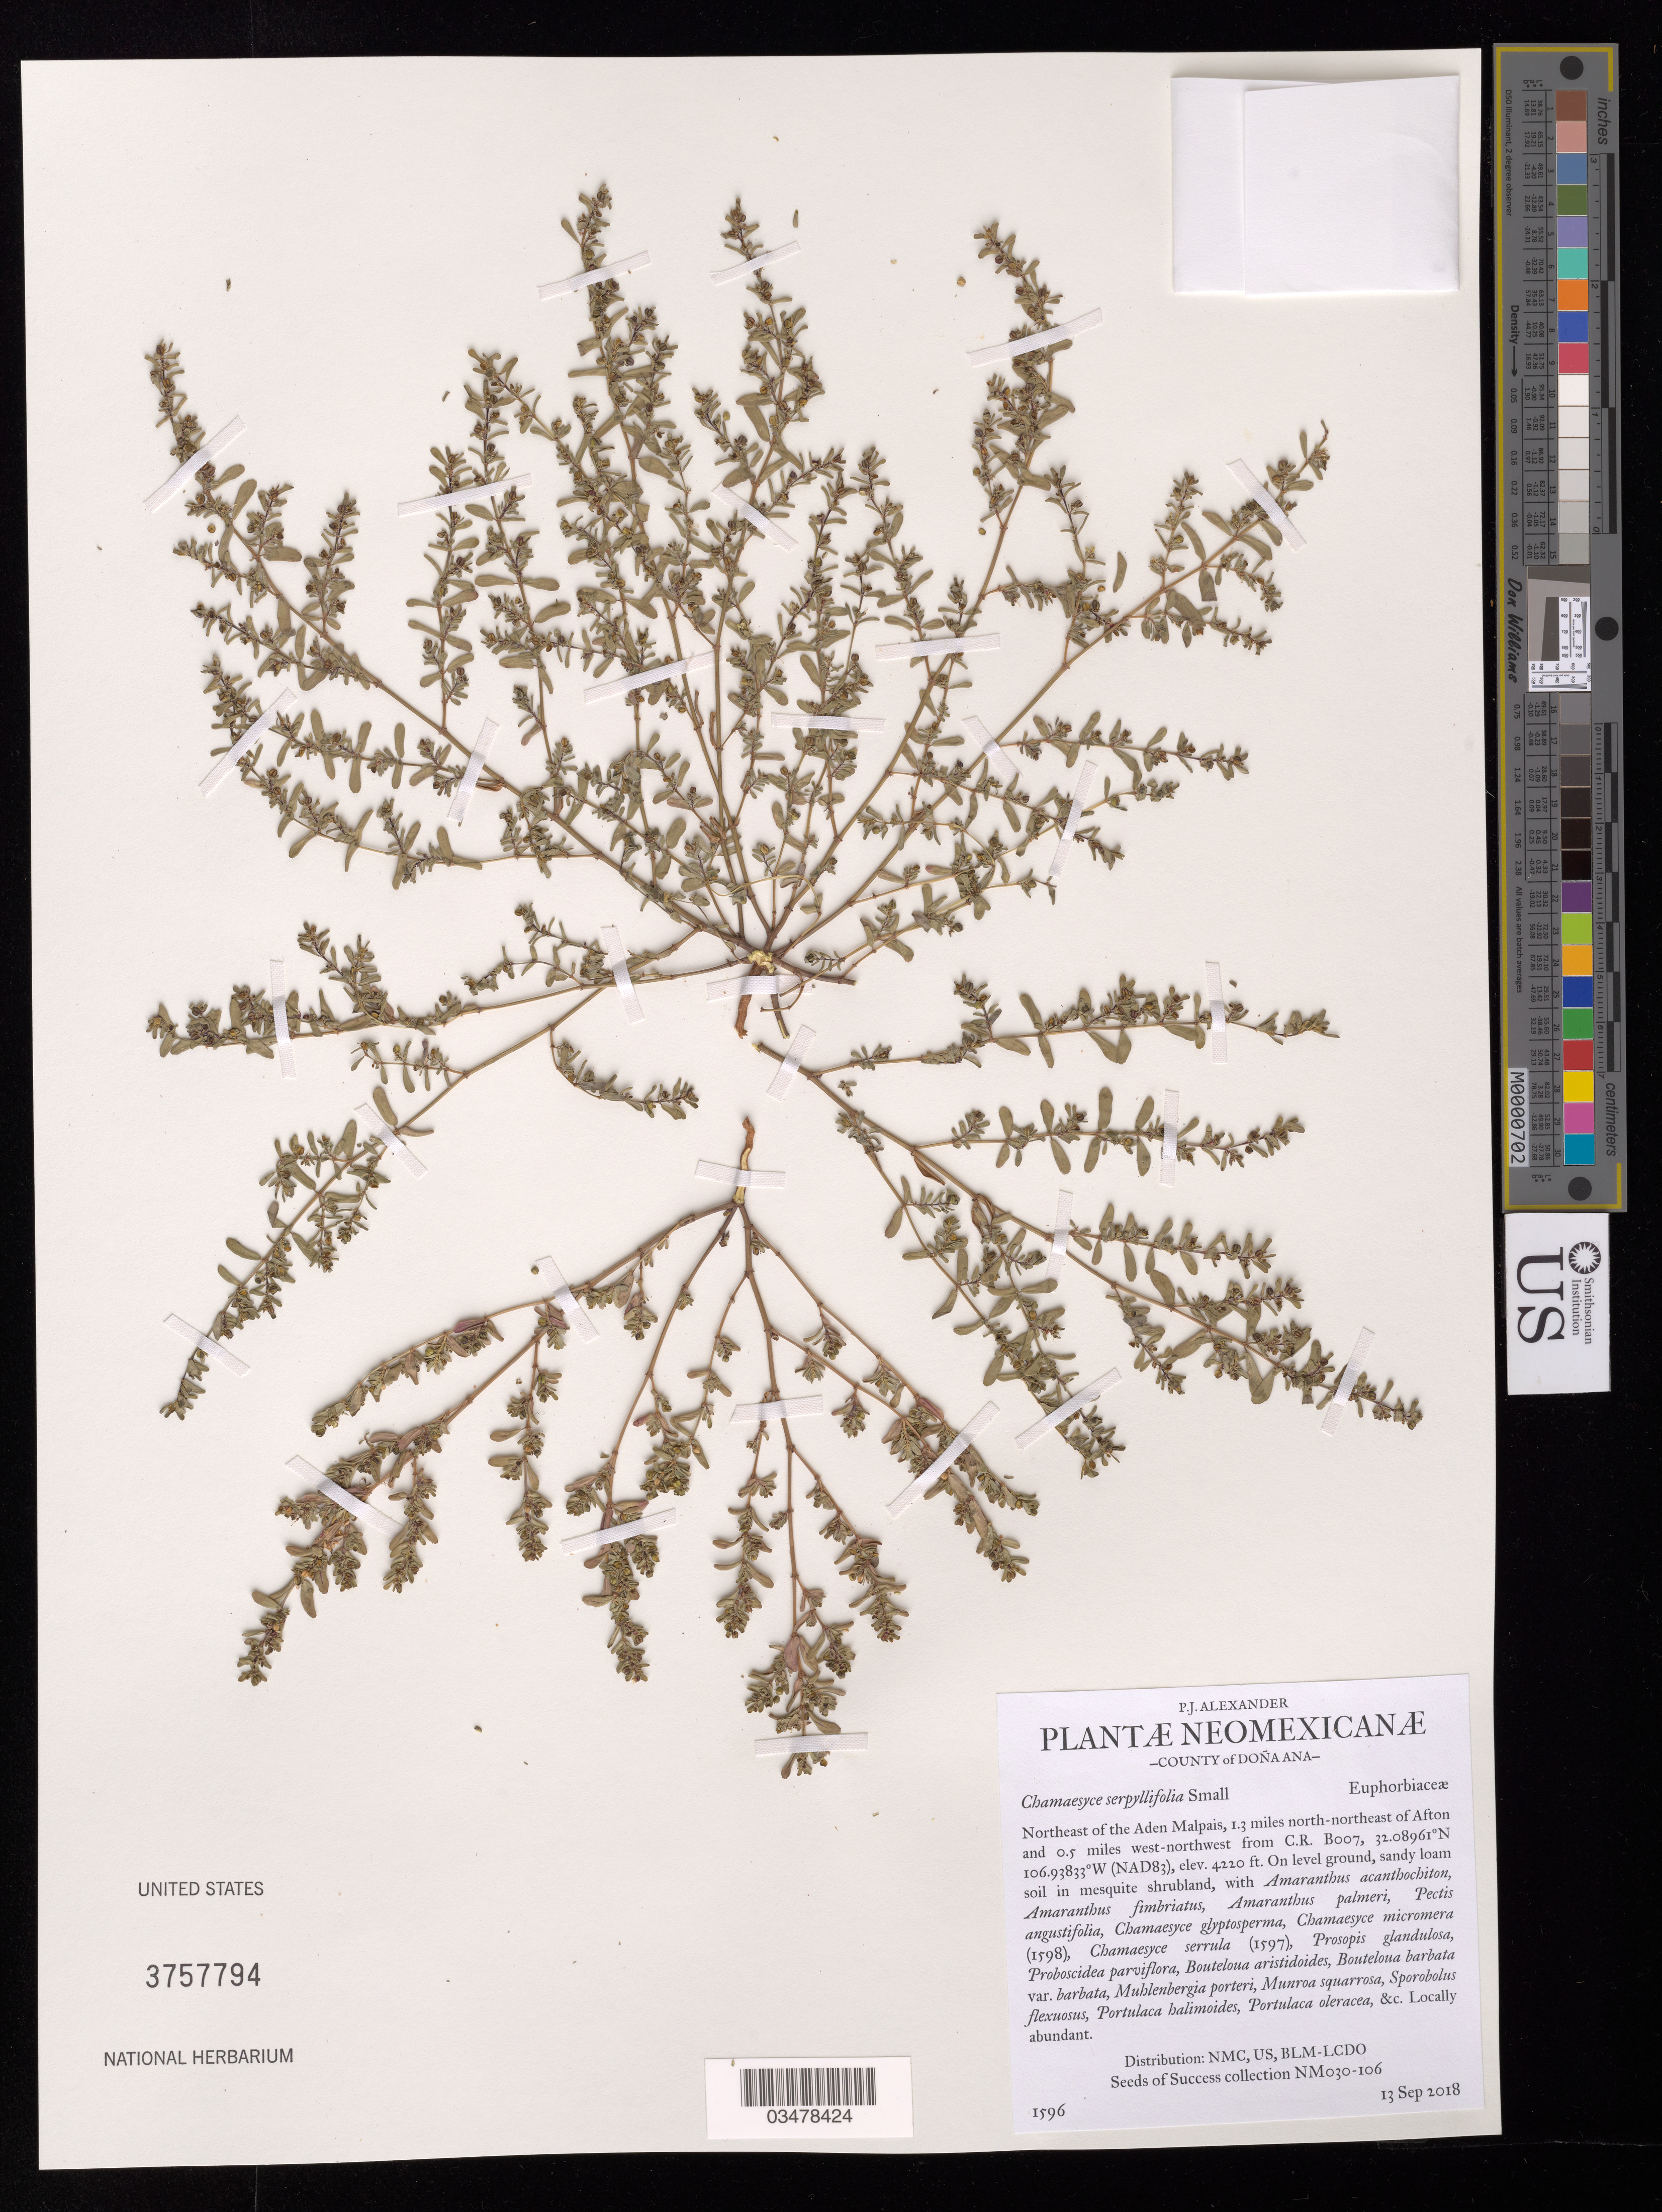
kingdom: Plantae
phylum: Tracheophyta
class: Magnoliopsida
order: Malpighiales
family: Euphorbiaceae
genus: Chamaesyce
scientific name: Chamaesyce serpyllifolia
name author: (Pers.) Small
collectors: P. Alexander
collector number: NM030-106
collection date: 2018-09-13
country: United States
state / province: New Mexico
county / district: Dona Ana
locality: Allotment 03050. NE of the Aden Malpais, 1.3 NNE of Afton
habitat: Ecological site: R042XB012NM, Sandy loam soil. Mesquite shrubland. With Pectis angustifolia, Prosopis glandulosa, Munroa squarrosa, etc.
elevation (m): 1286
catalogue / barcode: US 3757794